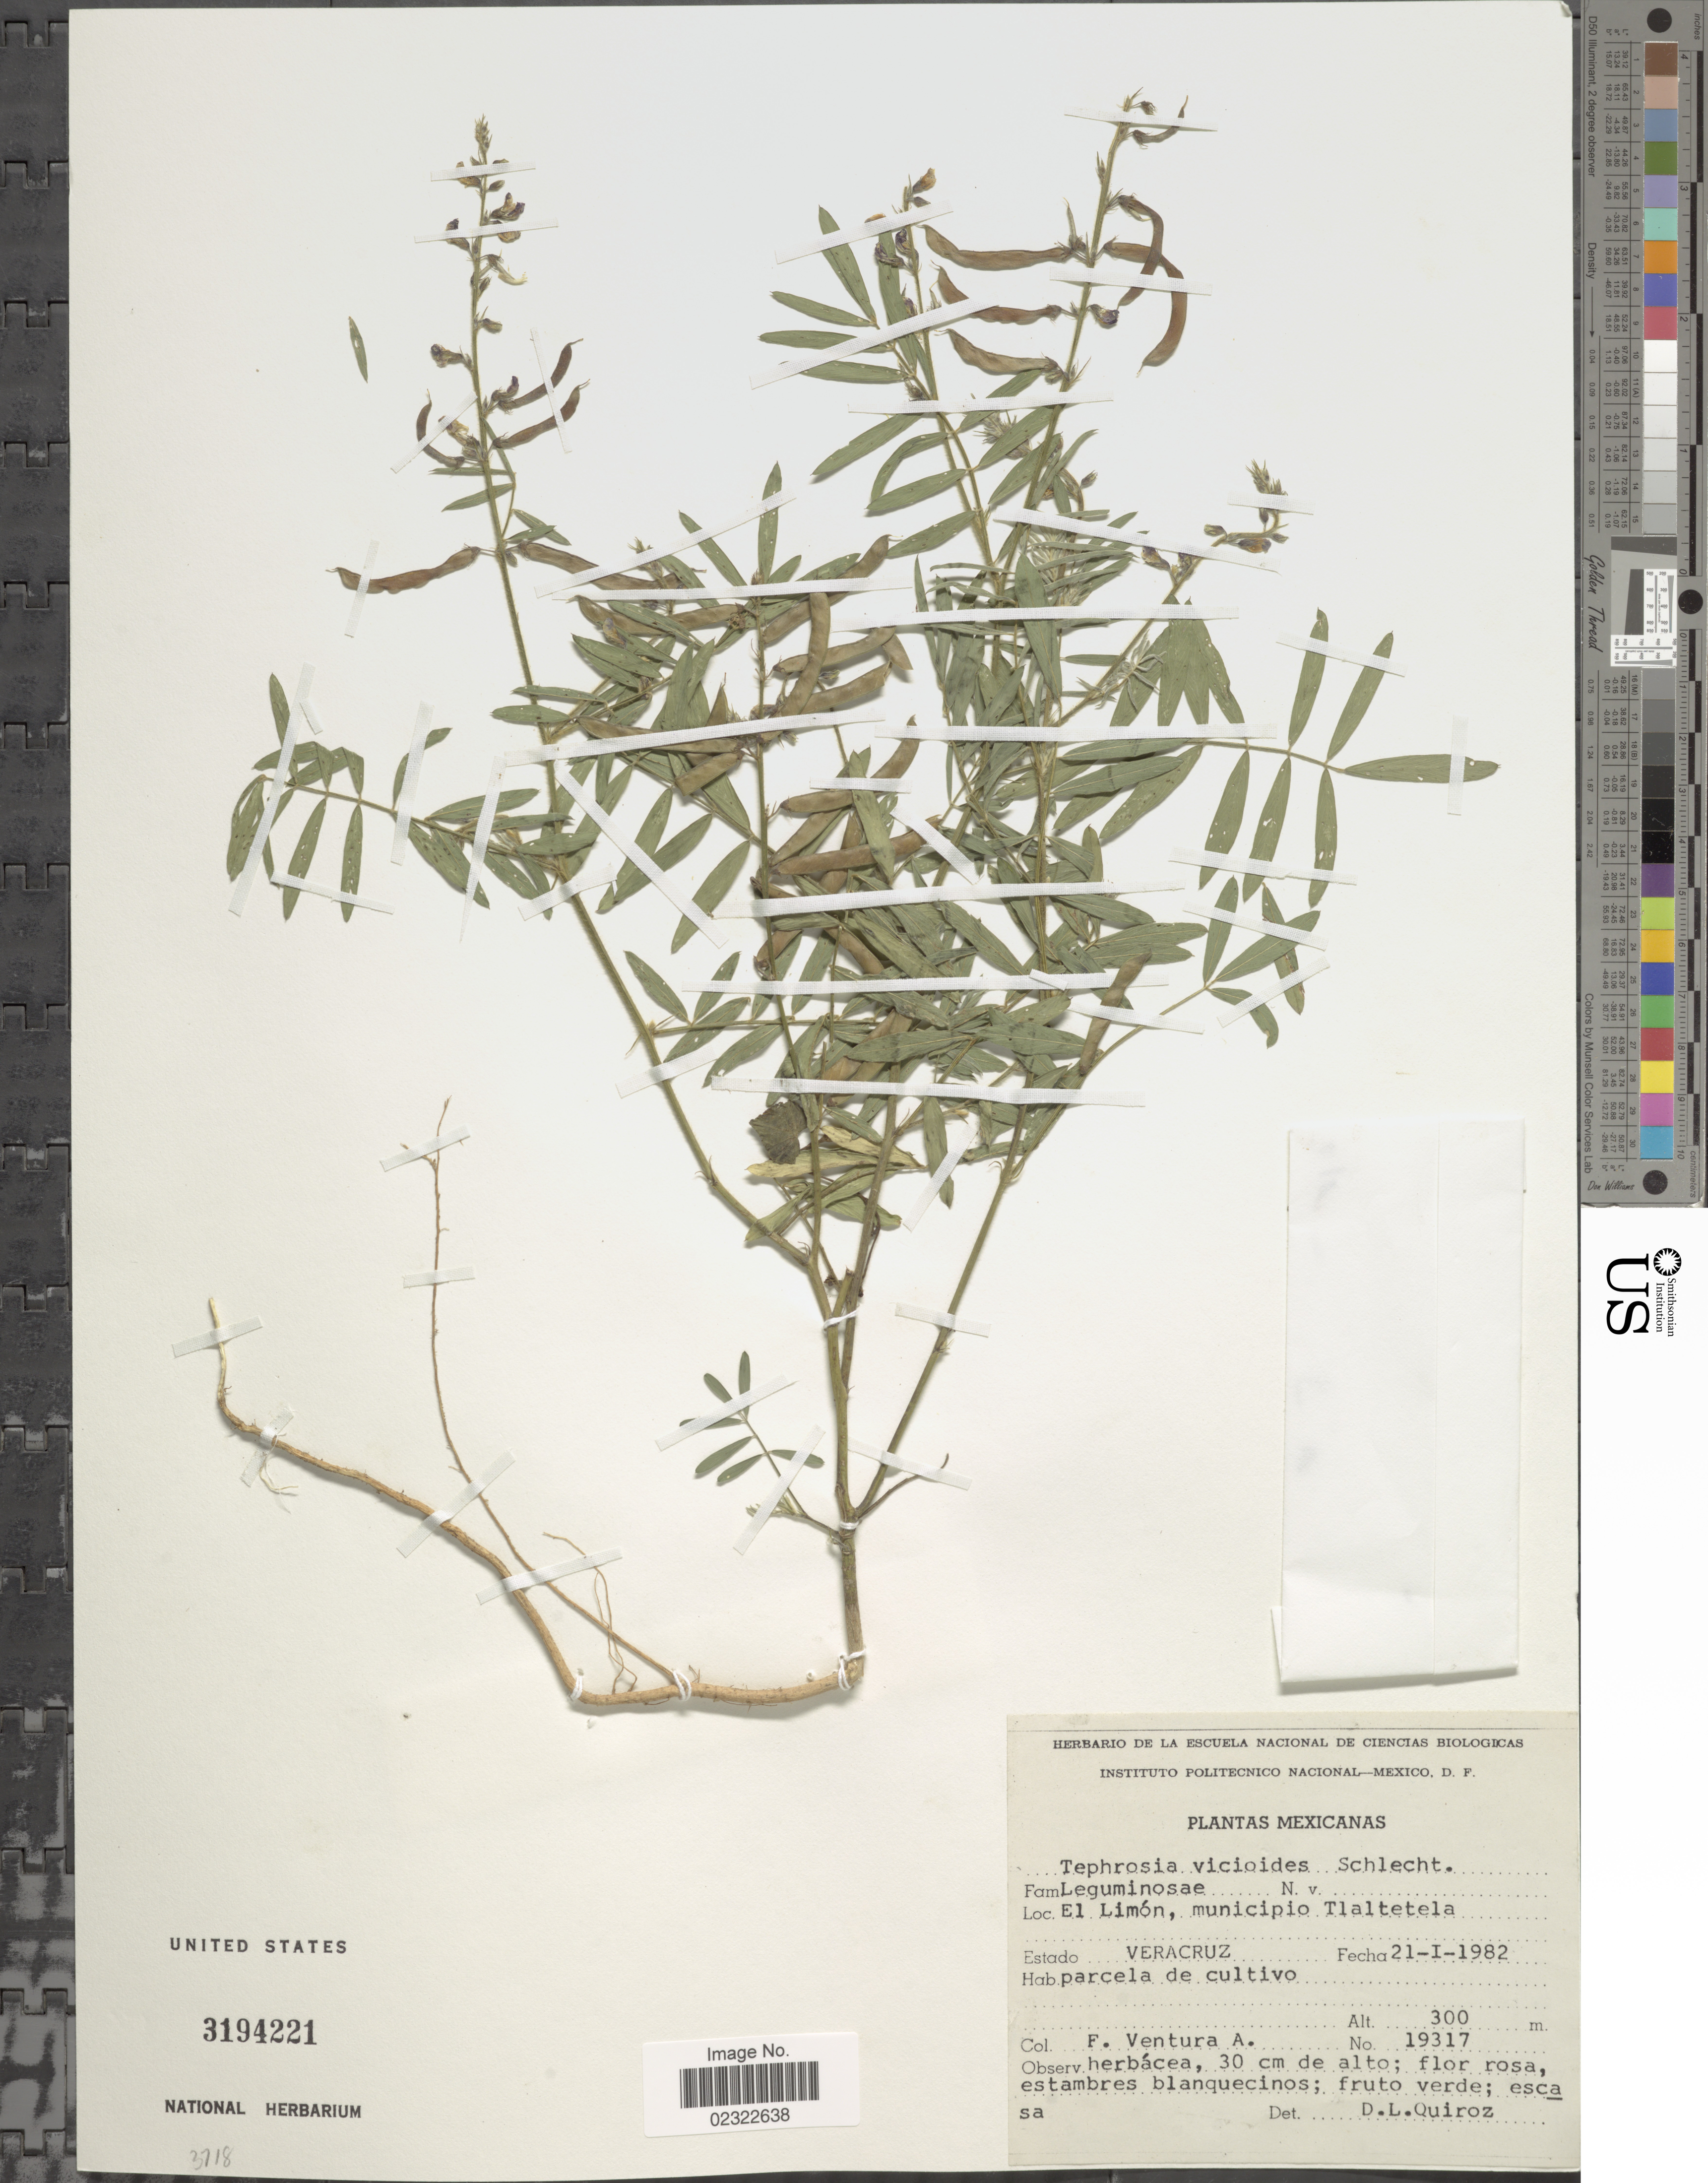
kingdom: Plantae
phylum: Tracheophyta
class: Magnoliopsida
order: Fabales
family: Fabaceae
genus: Tephrosia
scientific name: Tephrosia vicioides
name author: Schltdl.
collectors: F. Ventura A.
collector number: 19317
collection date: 1982-01-21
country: Mexico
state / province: Veracruz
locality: El Limon, municipio Tlaltetela. Veracruz.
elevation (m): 300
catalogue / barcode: US 3194221